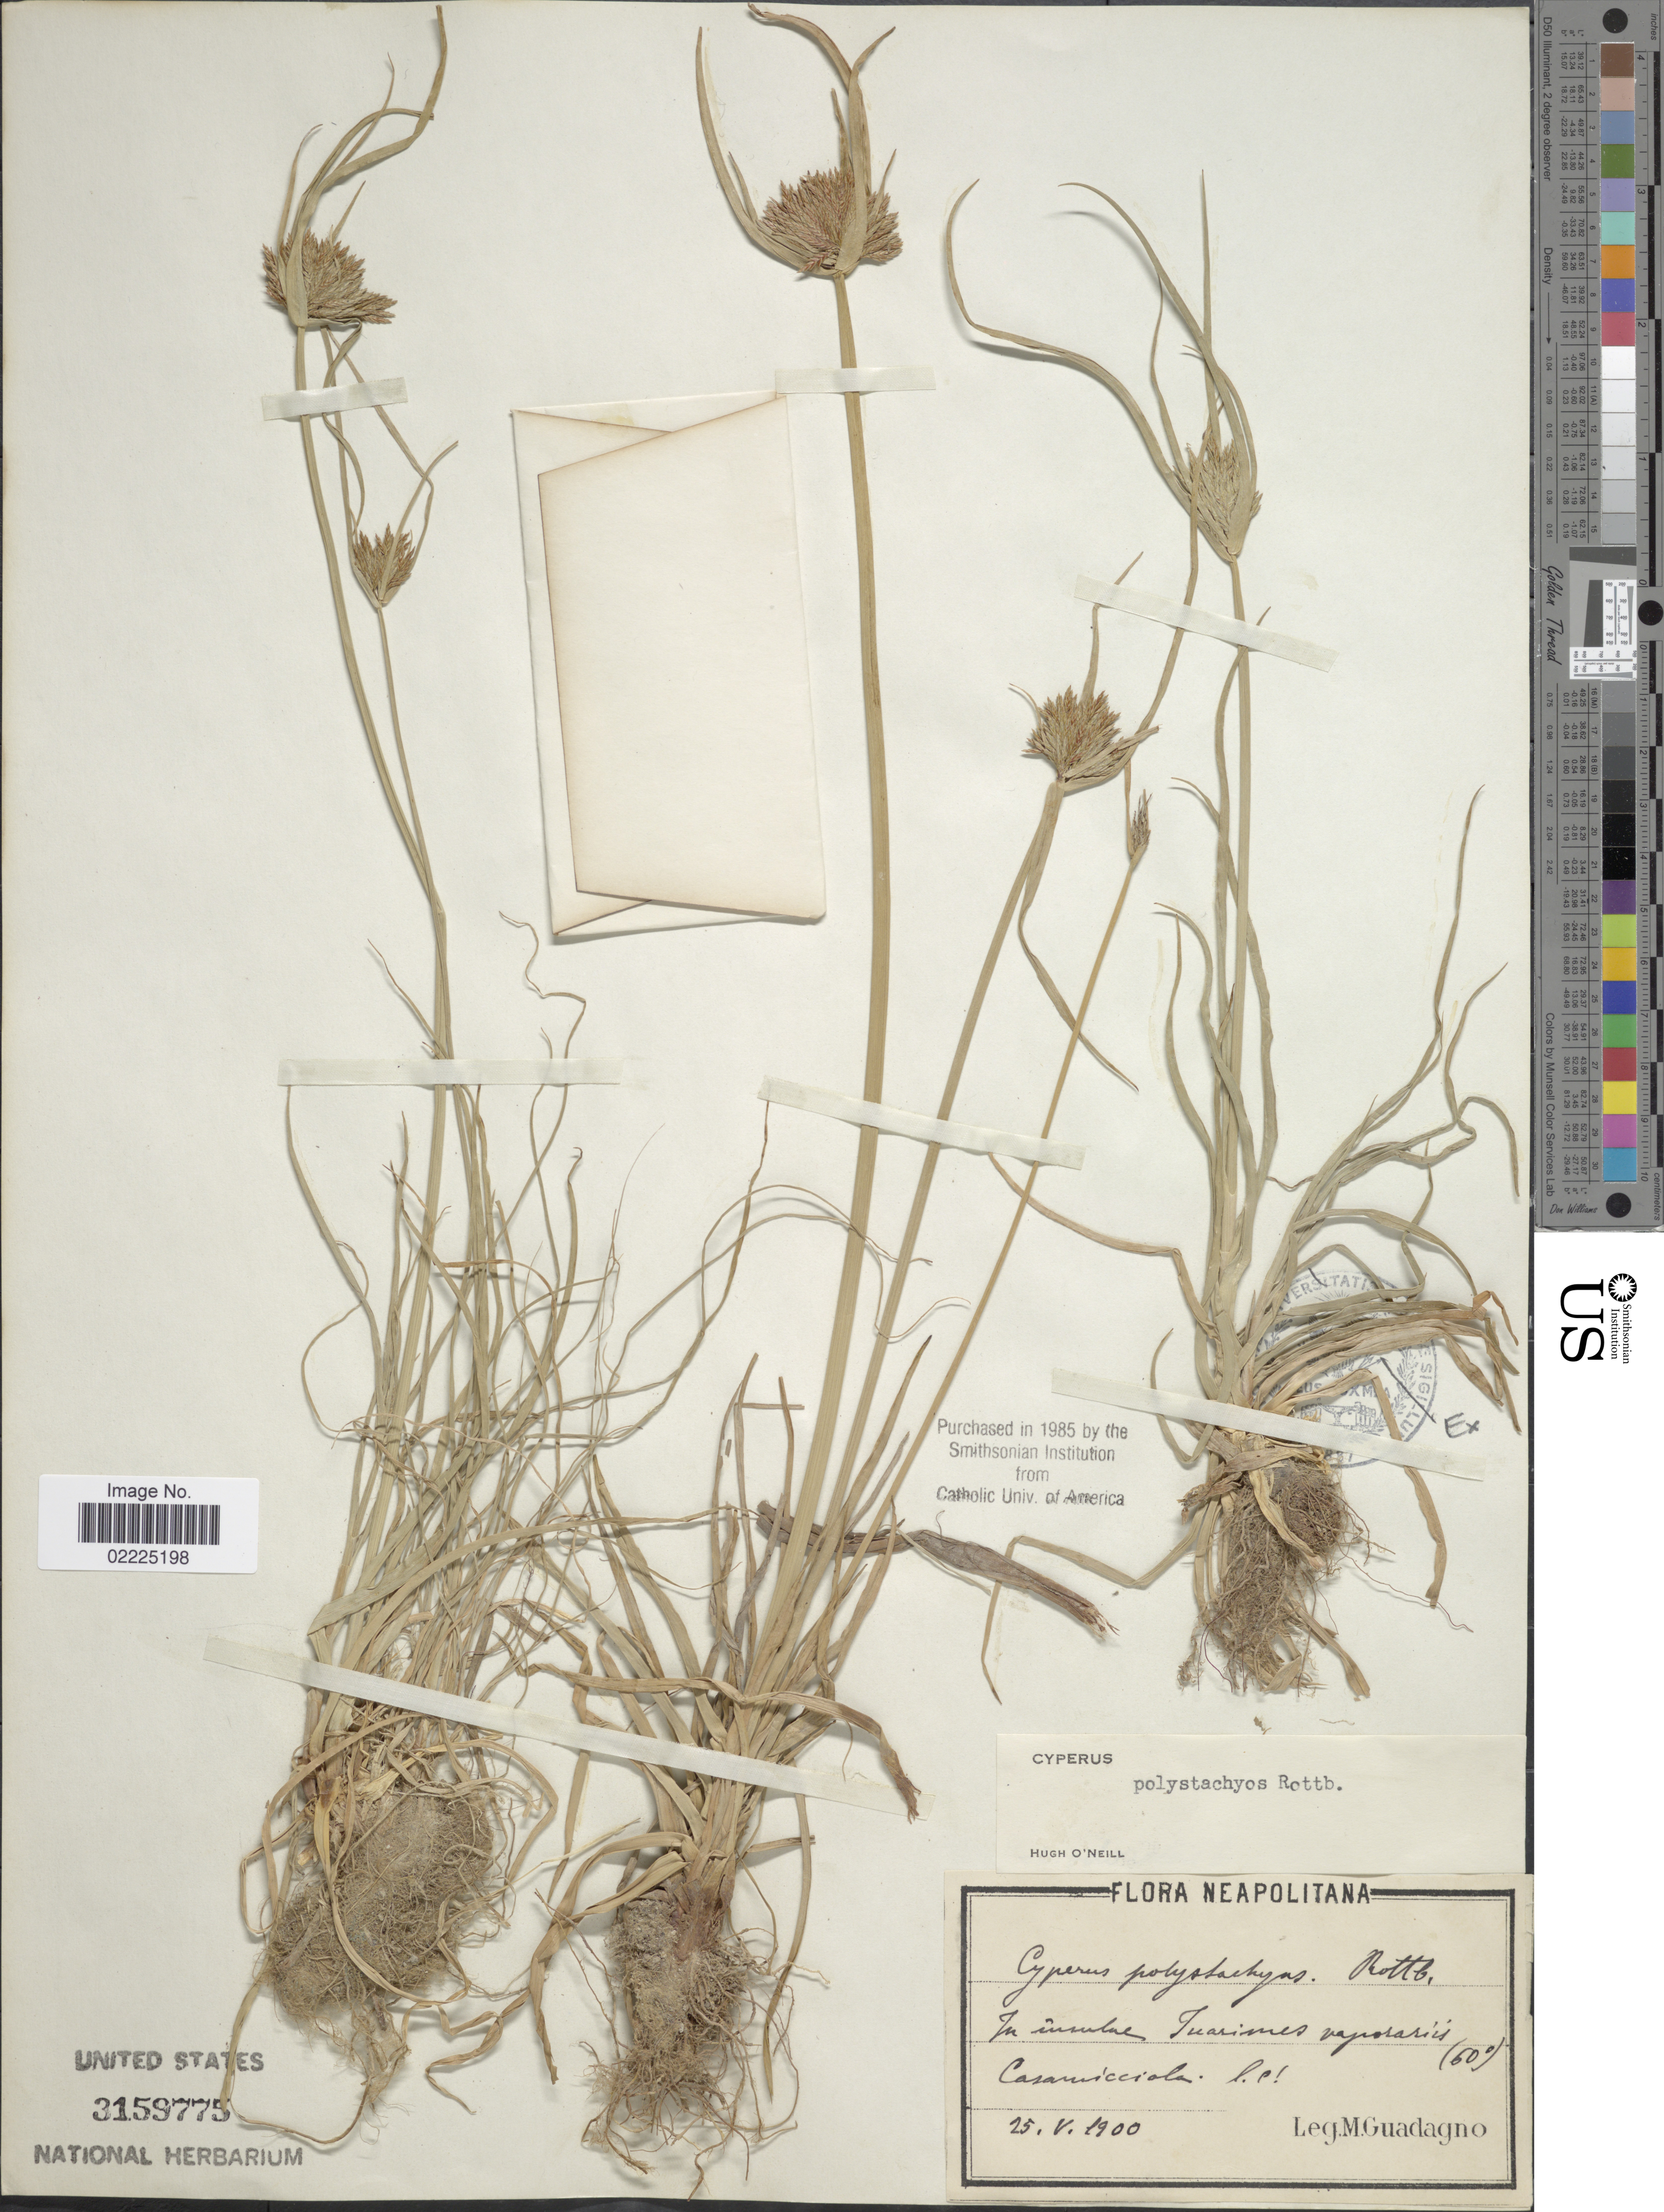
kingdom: Plantae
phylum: Tracheophyta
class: Liliopsida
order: Poales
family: Cyperaceae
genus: Cyperus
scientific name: Cyperus polystachyos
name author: Rottb.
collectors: M. Guadagno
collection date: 1900-05-25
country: Italy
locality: Neapolitana, in insulue Tuarimes vayoraris Casamicciola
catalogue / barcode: US 3159775